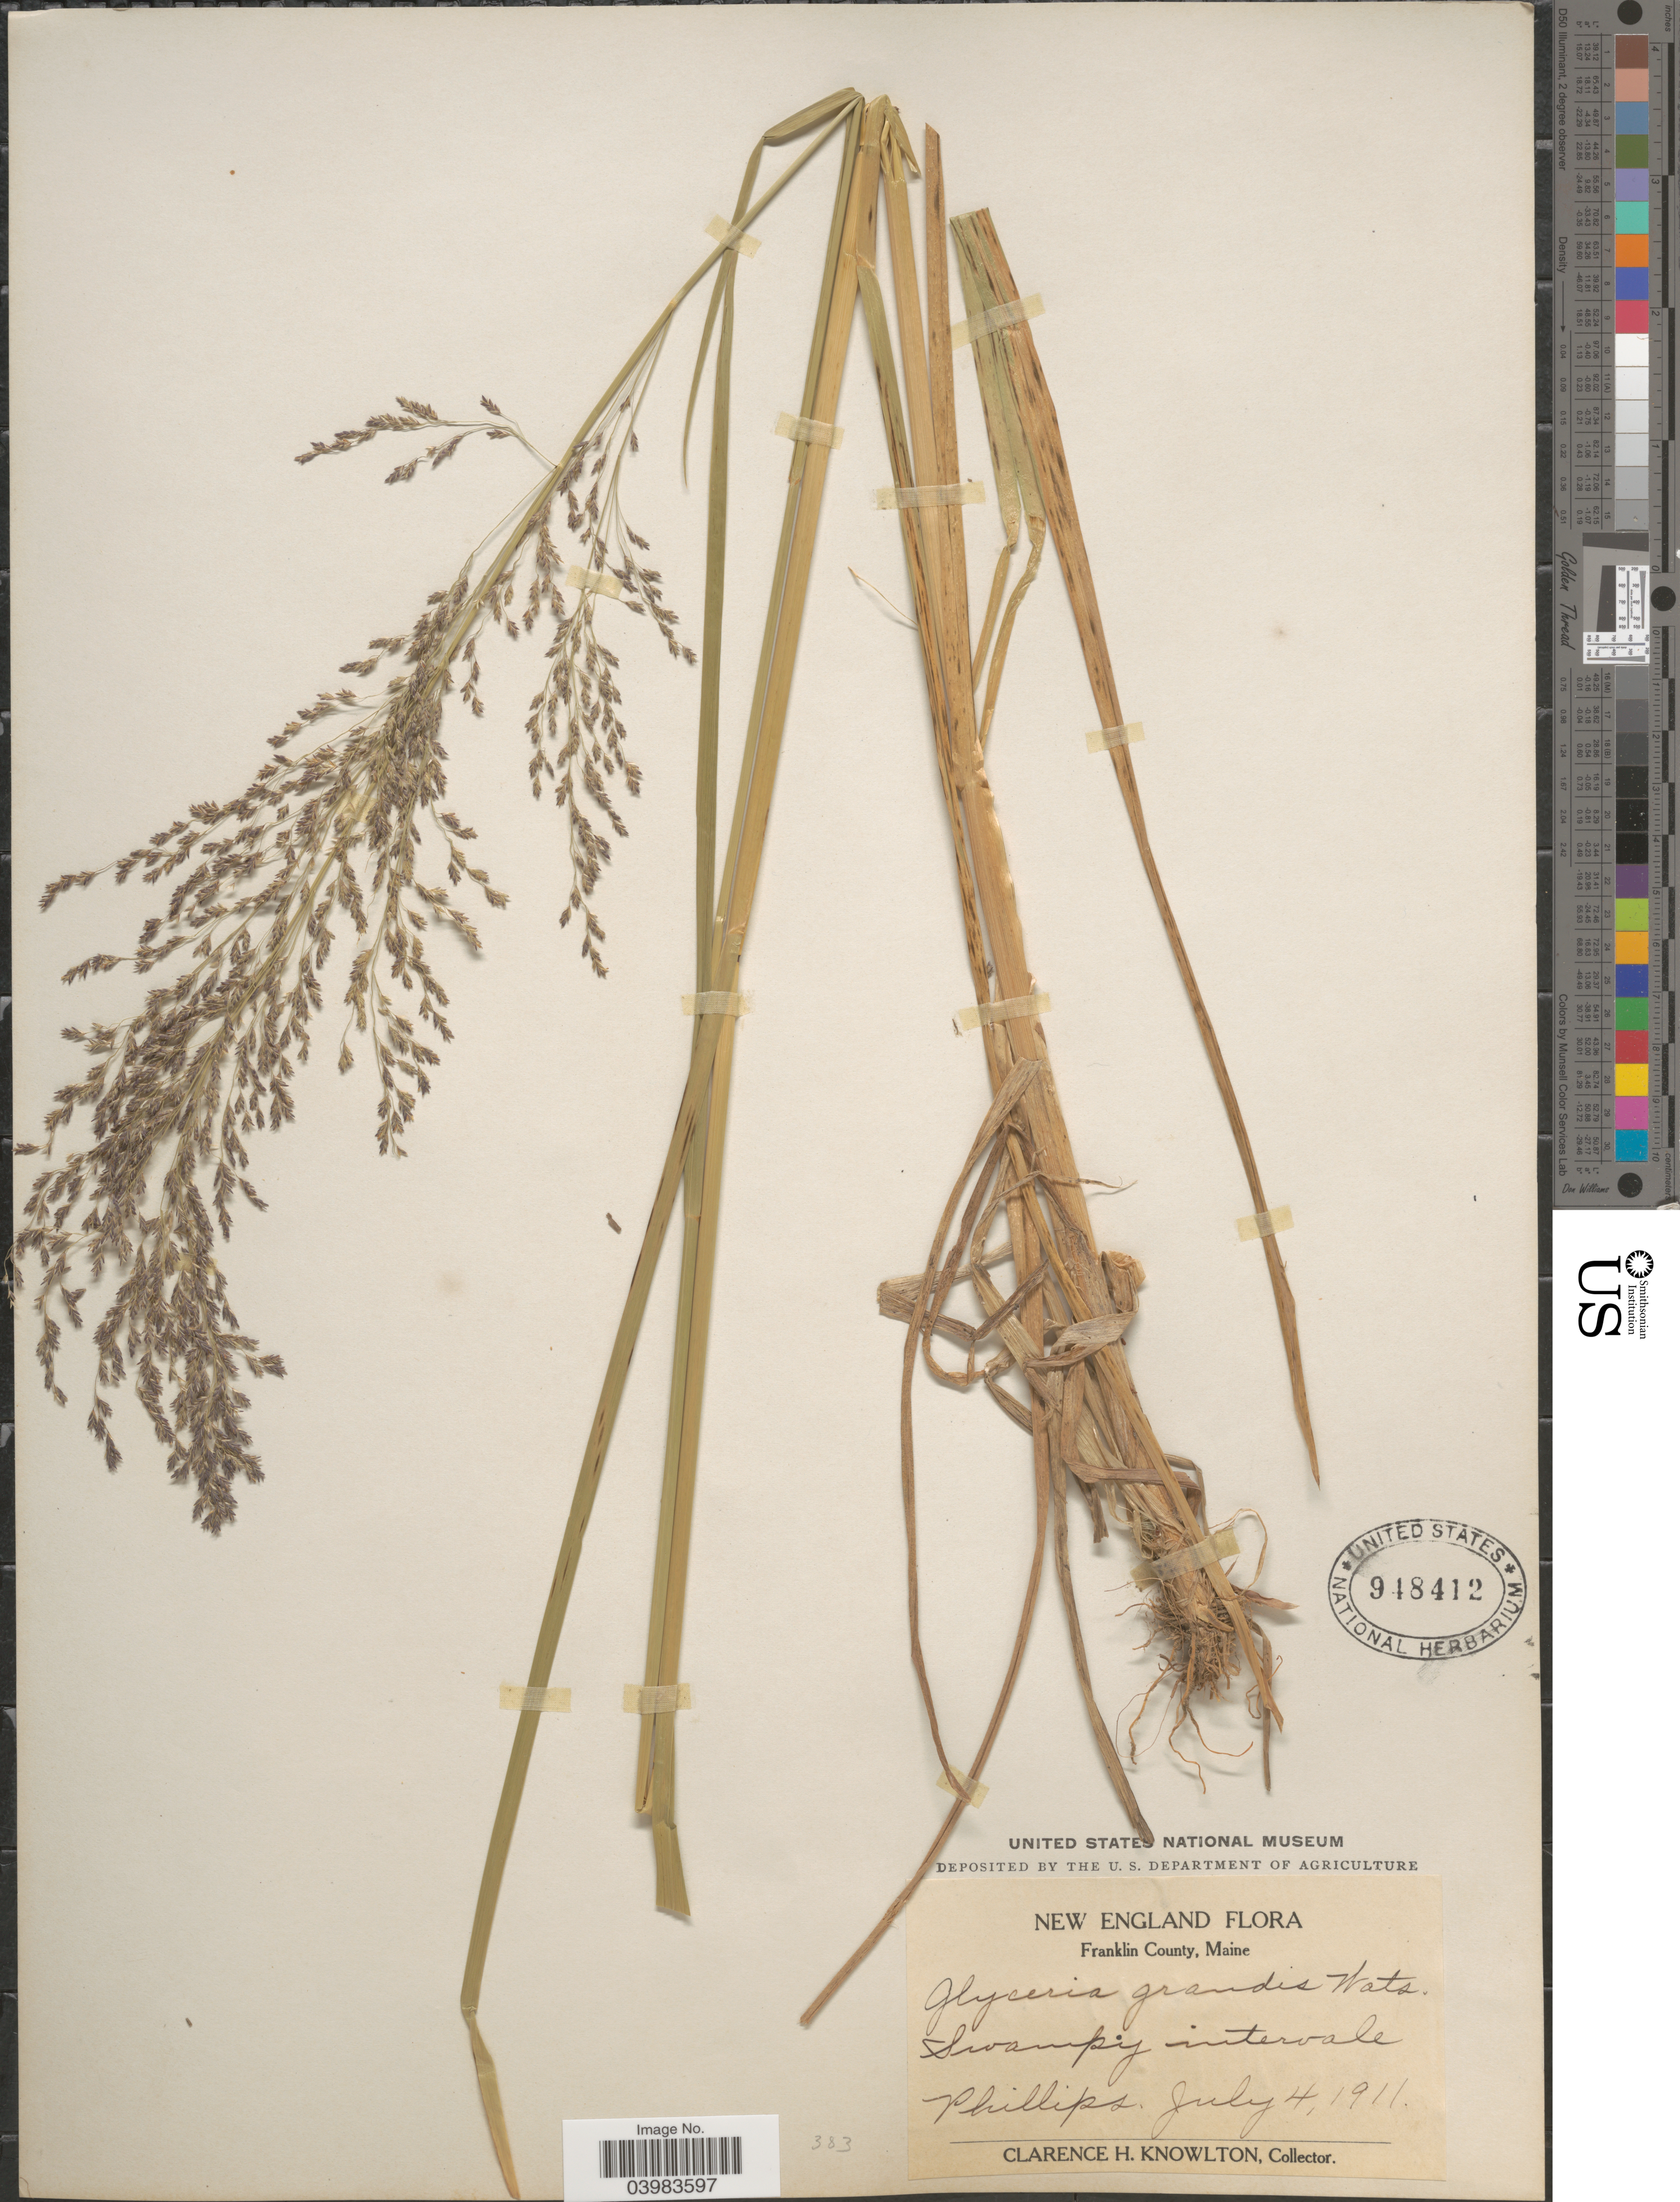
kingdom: Plantae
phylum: Tracheophyta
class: Liliopsida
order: Poales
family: Poaceae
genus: Glyceria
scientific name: Glyceria grandis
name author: S. Watson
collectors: C. H. Knowlton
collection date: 1911-07-04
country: United States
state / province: Maine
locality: New England. Franklin County. Swampy intervale Phillips.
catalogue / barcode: US 948412